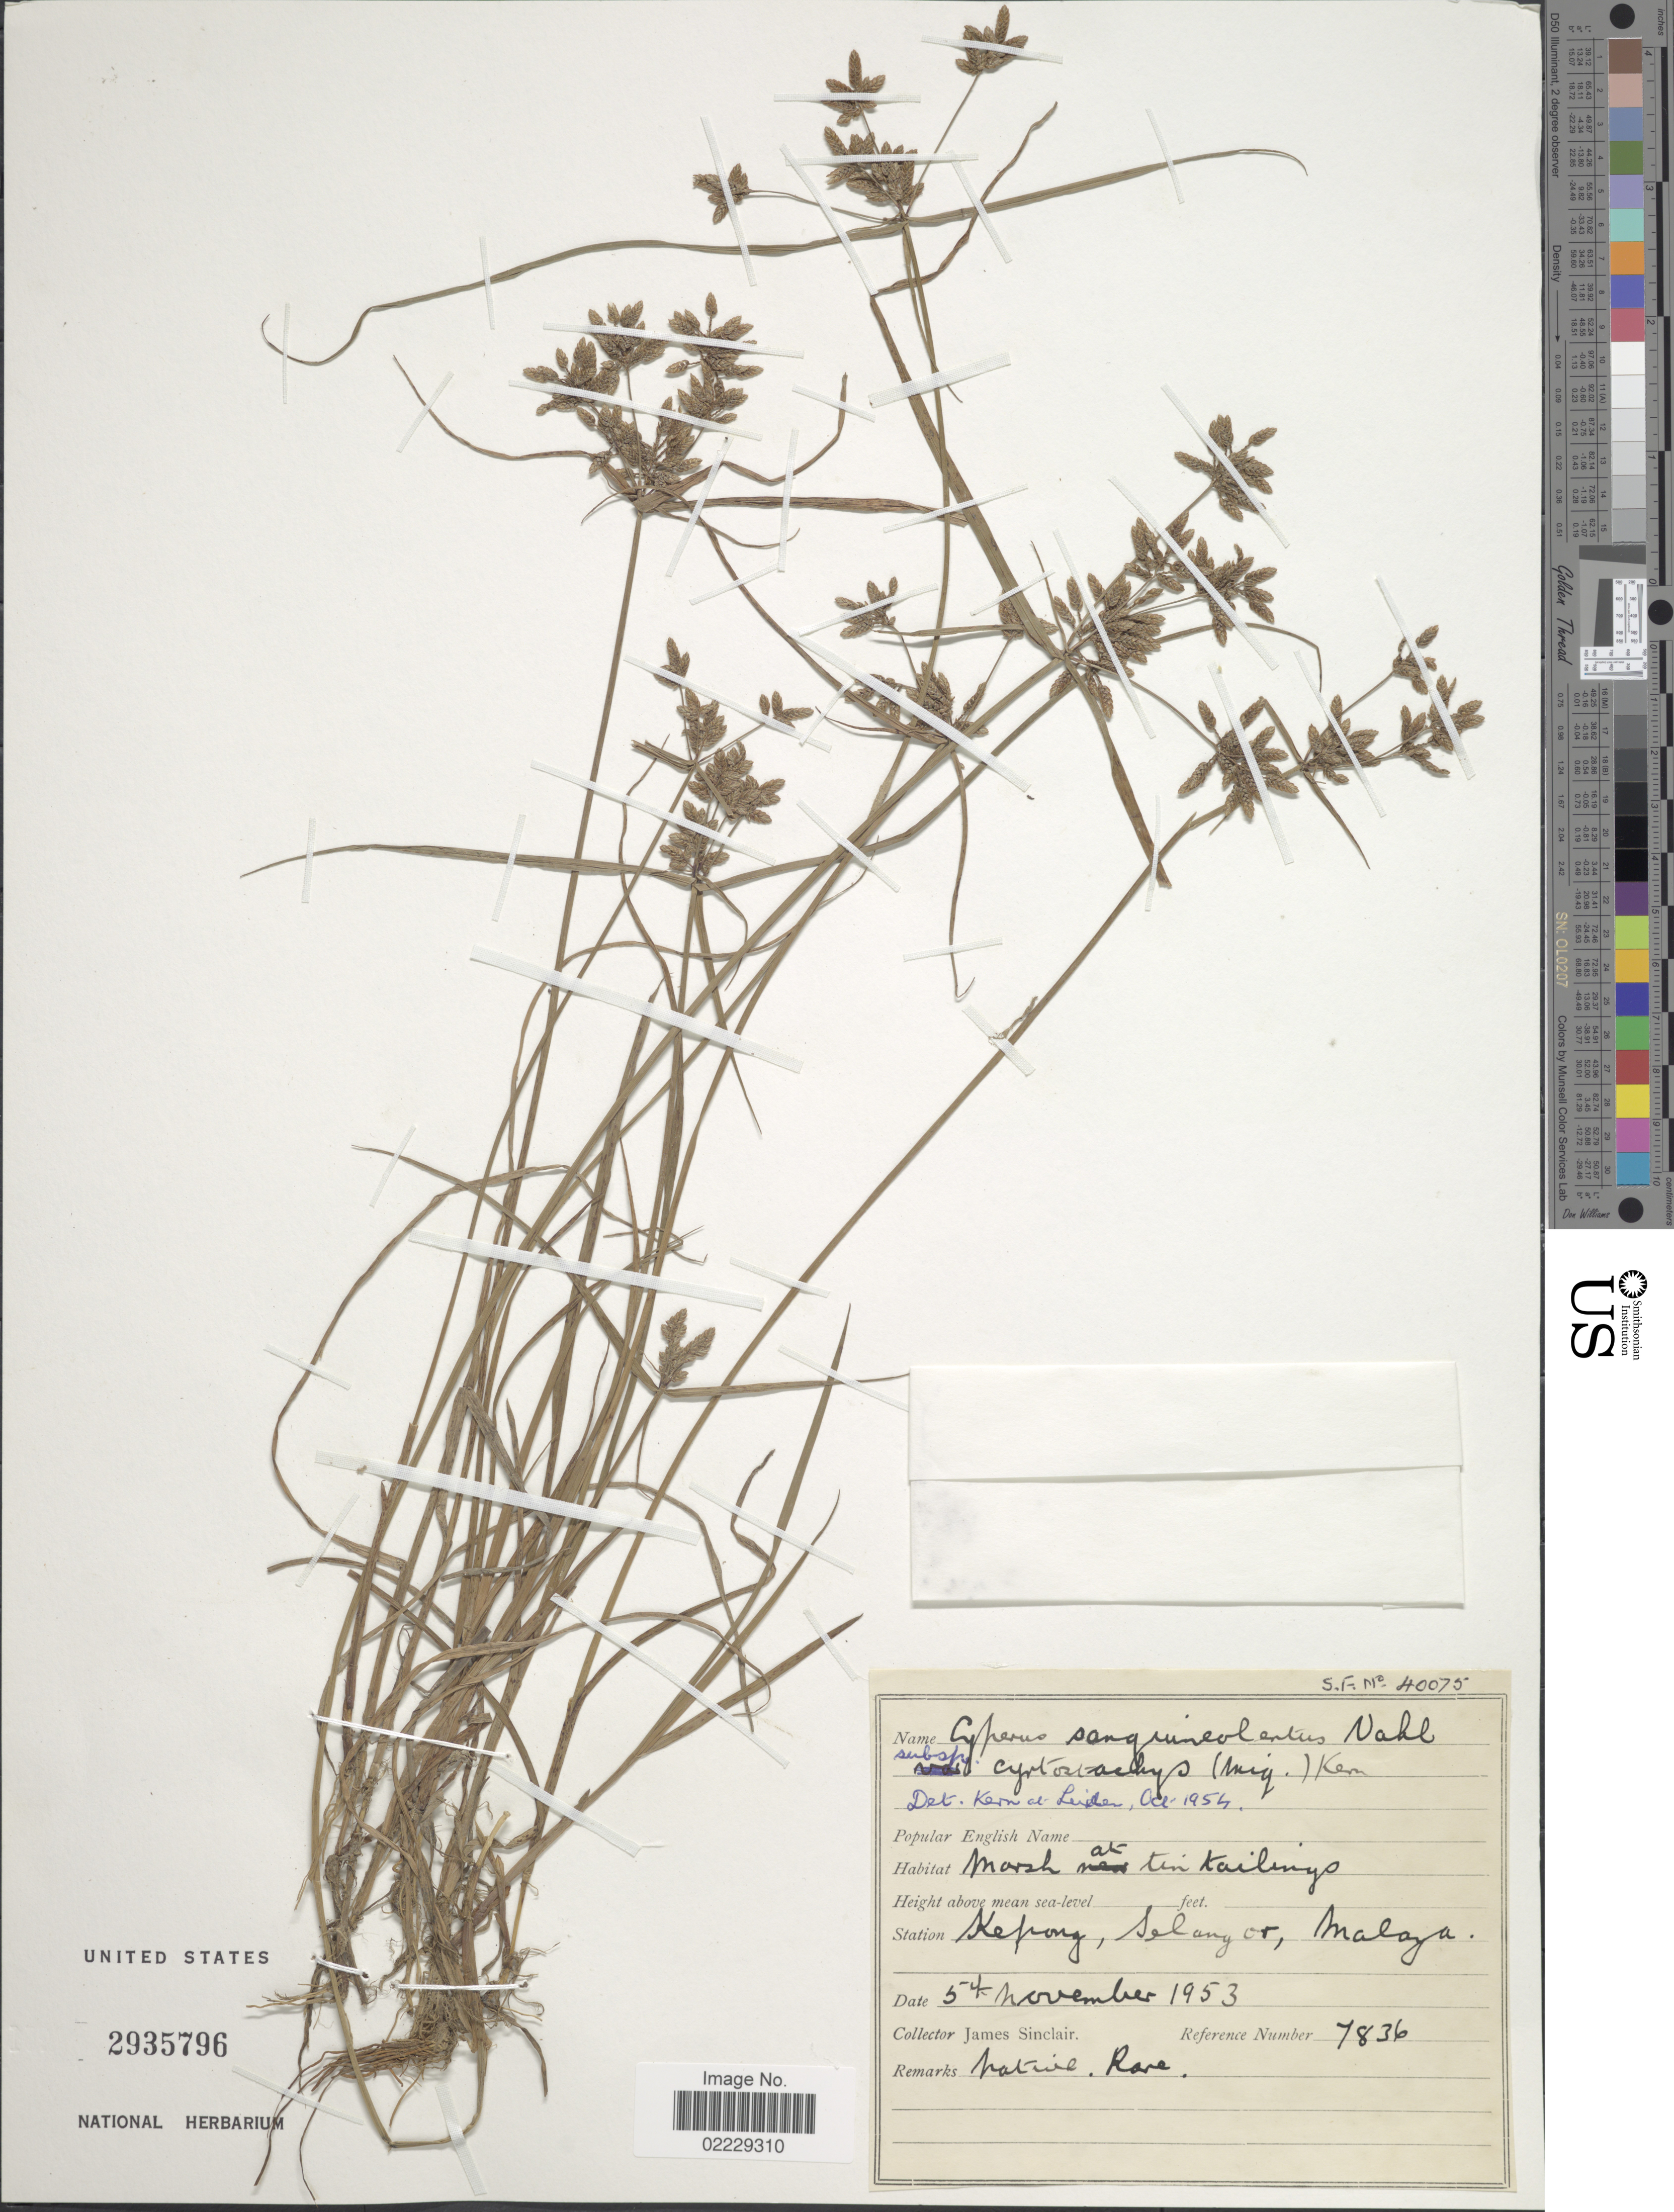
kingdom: Plantae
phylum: Tracheophyta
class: Liliopsida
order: Poales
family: Cyperaceae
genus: Cyperus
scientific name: Cyperus sanguinolentus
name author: Vahl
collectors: J. Sinclair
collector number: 7836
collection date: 1953-11-05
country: Malaysia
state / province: Selangor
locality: Kepong, Selangor, Malaya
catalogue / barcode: US 2935796